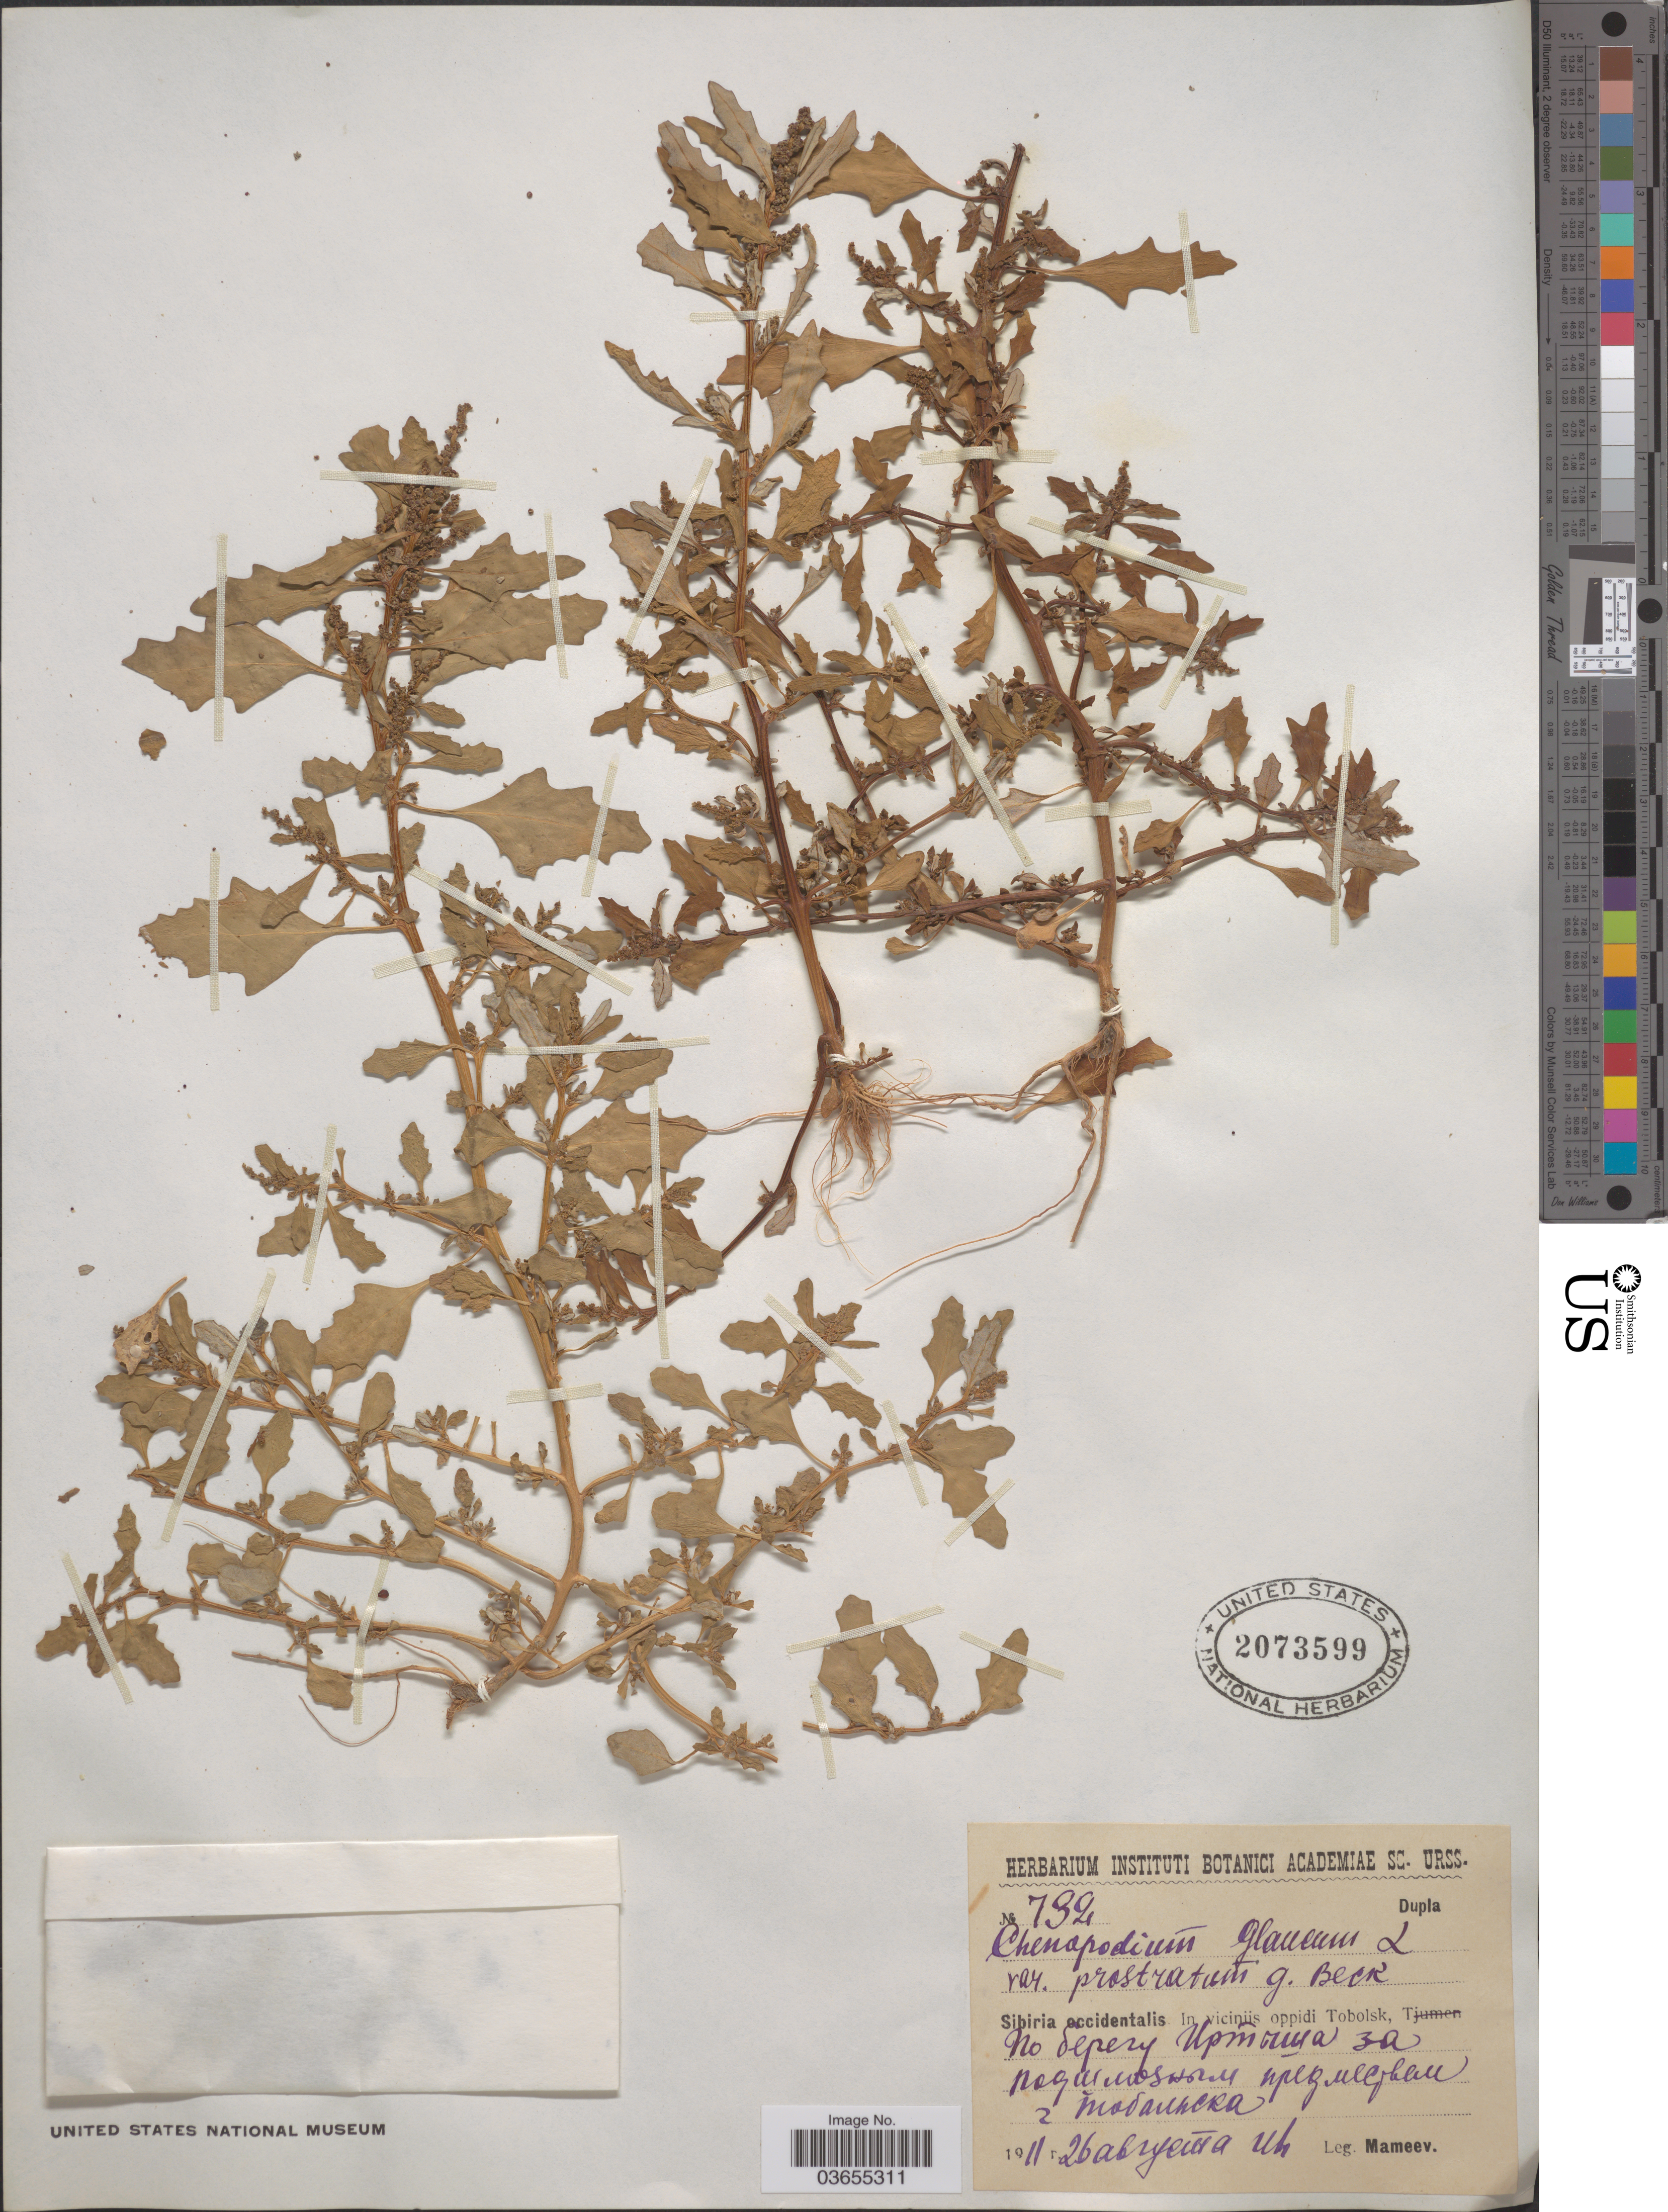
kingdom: Plantae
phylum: Tracheophyta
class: Magnoliopsida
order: Caryophyllales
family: Amaranthaceae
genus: Chenopodium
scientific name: Chenopodium glaucum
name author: L.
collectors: Mameev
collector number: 732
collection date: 1911-04-26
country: Russian Federation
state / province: Tyumen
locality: Sibiria occidentalis. In viciniis oppidi Tobolsk, X.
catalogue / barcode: US 2073599